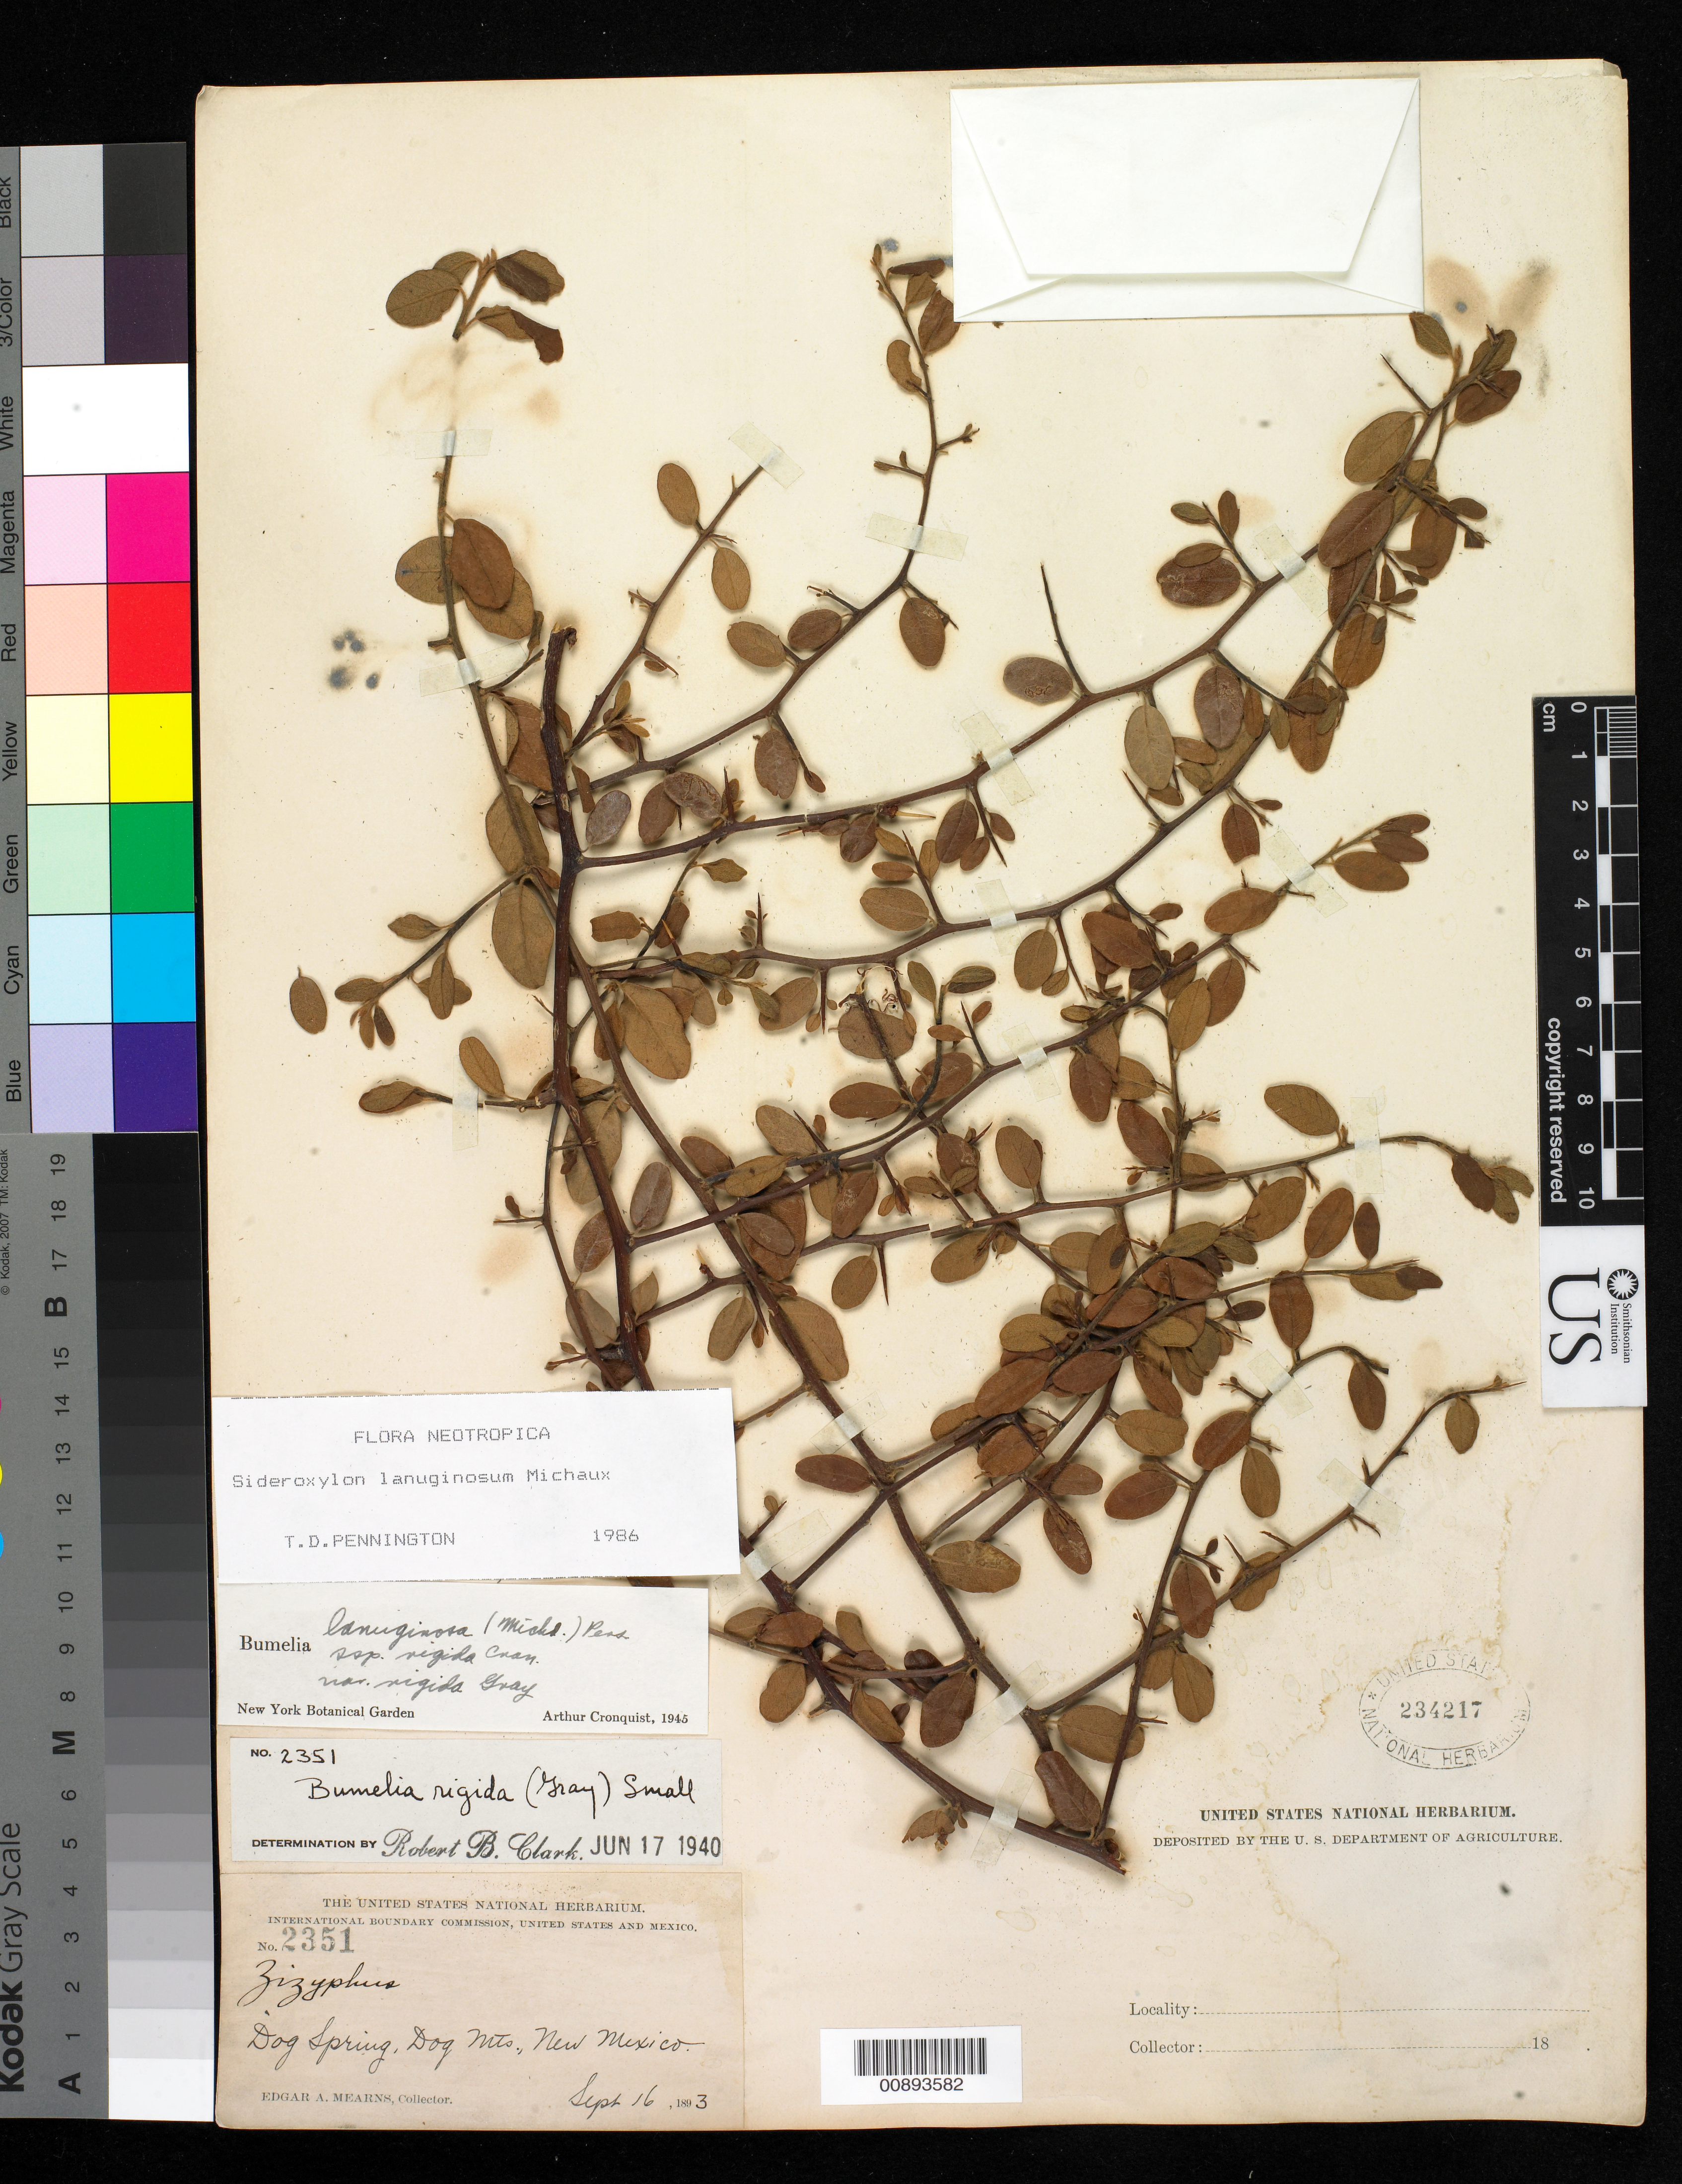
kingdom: Plantae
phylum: Tracheophyta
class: Magnoliopsida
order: Ericales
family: Sapotaceae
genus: Sideroxylon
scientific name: Sideroxylon lanuginosum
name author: Michx.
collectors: E. A. Mearns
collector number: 2351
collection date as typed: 16 Sep 1893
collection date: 1893-09-16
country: United States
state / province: New Mexico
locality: Dog Spring, Dog Mts., New Mexico.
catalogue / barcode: US 234217